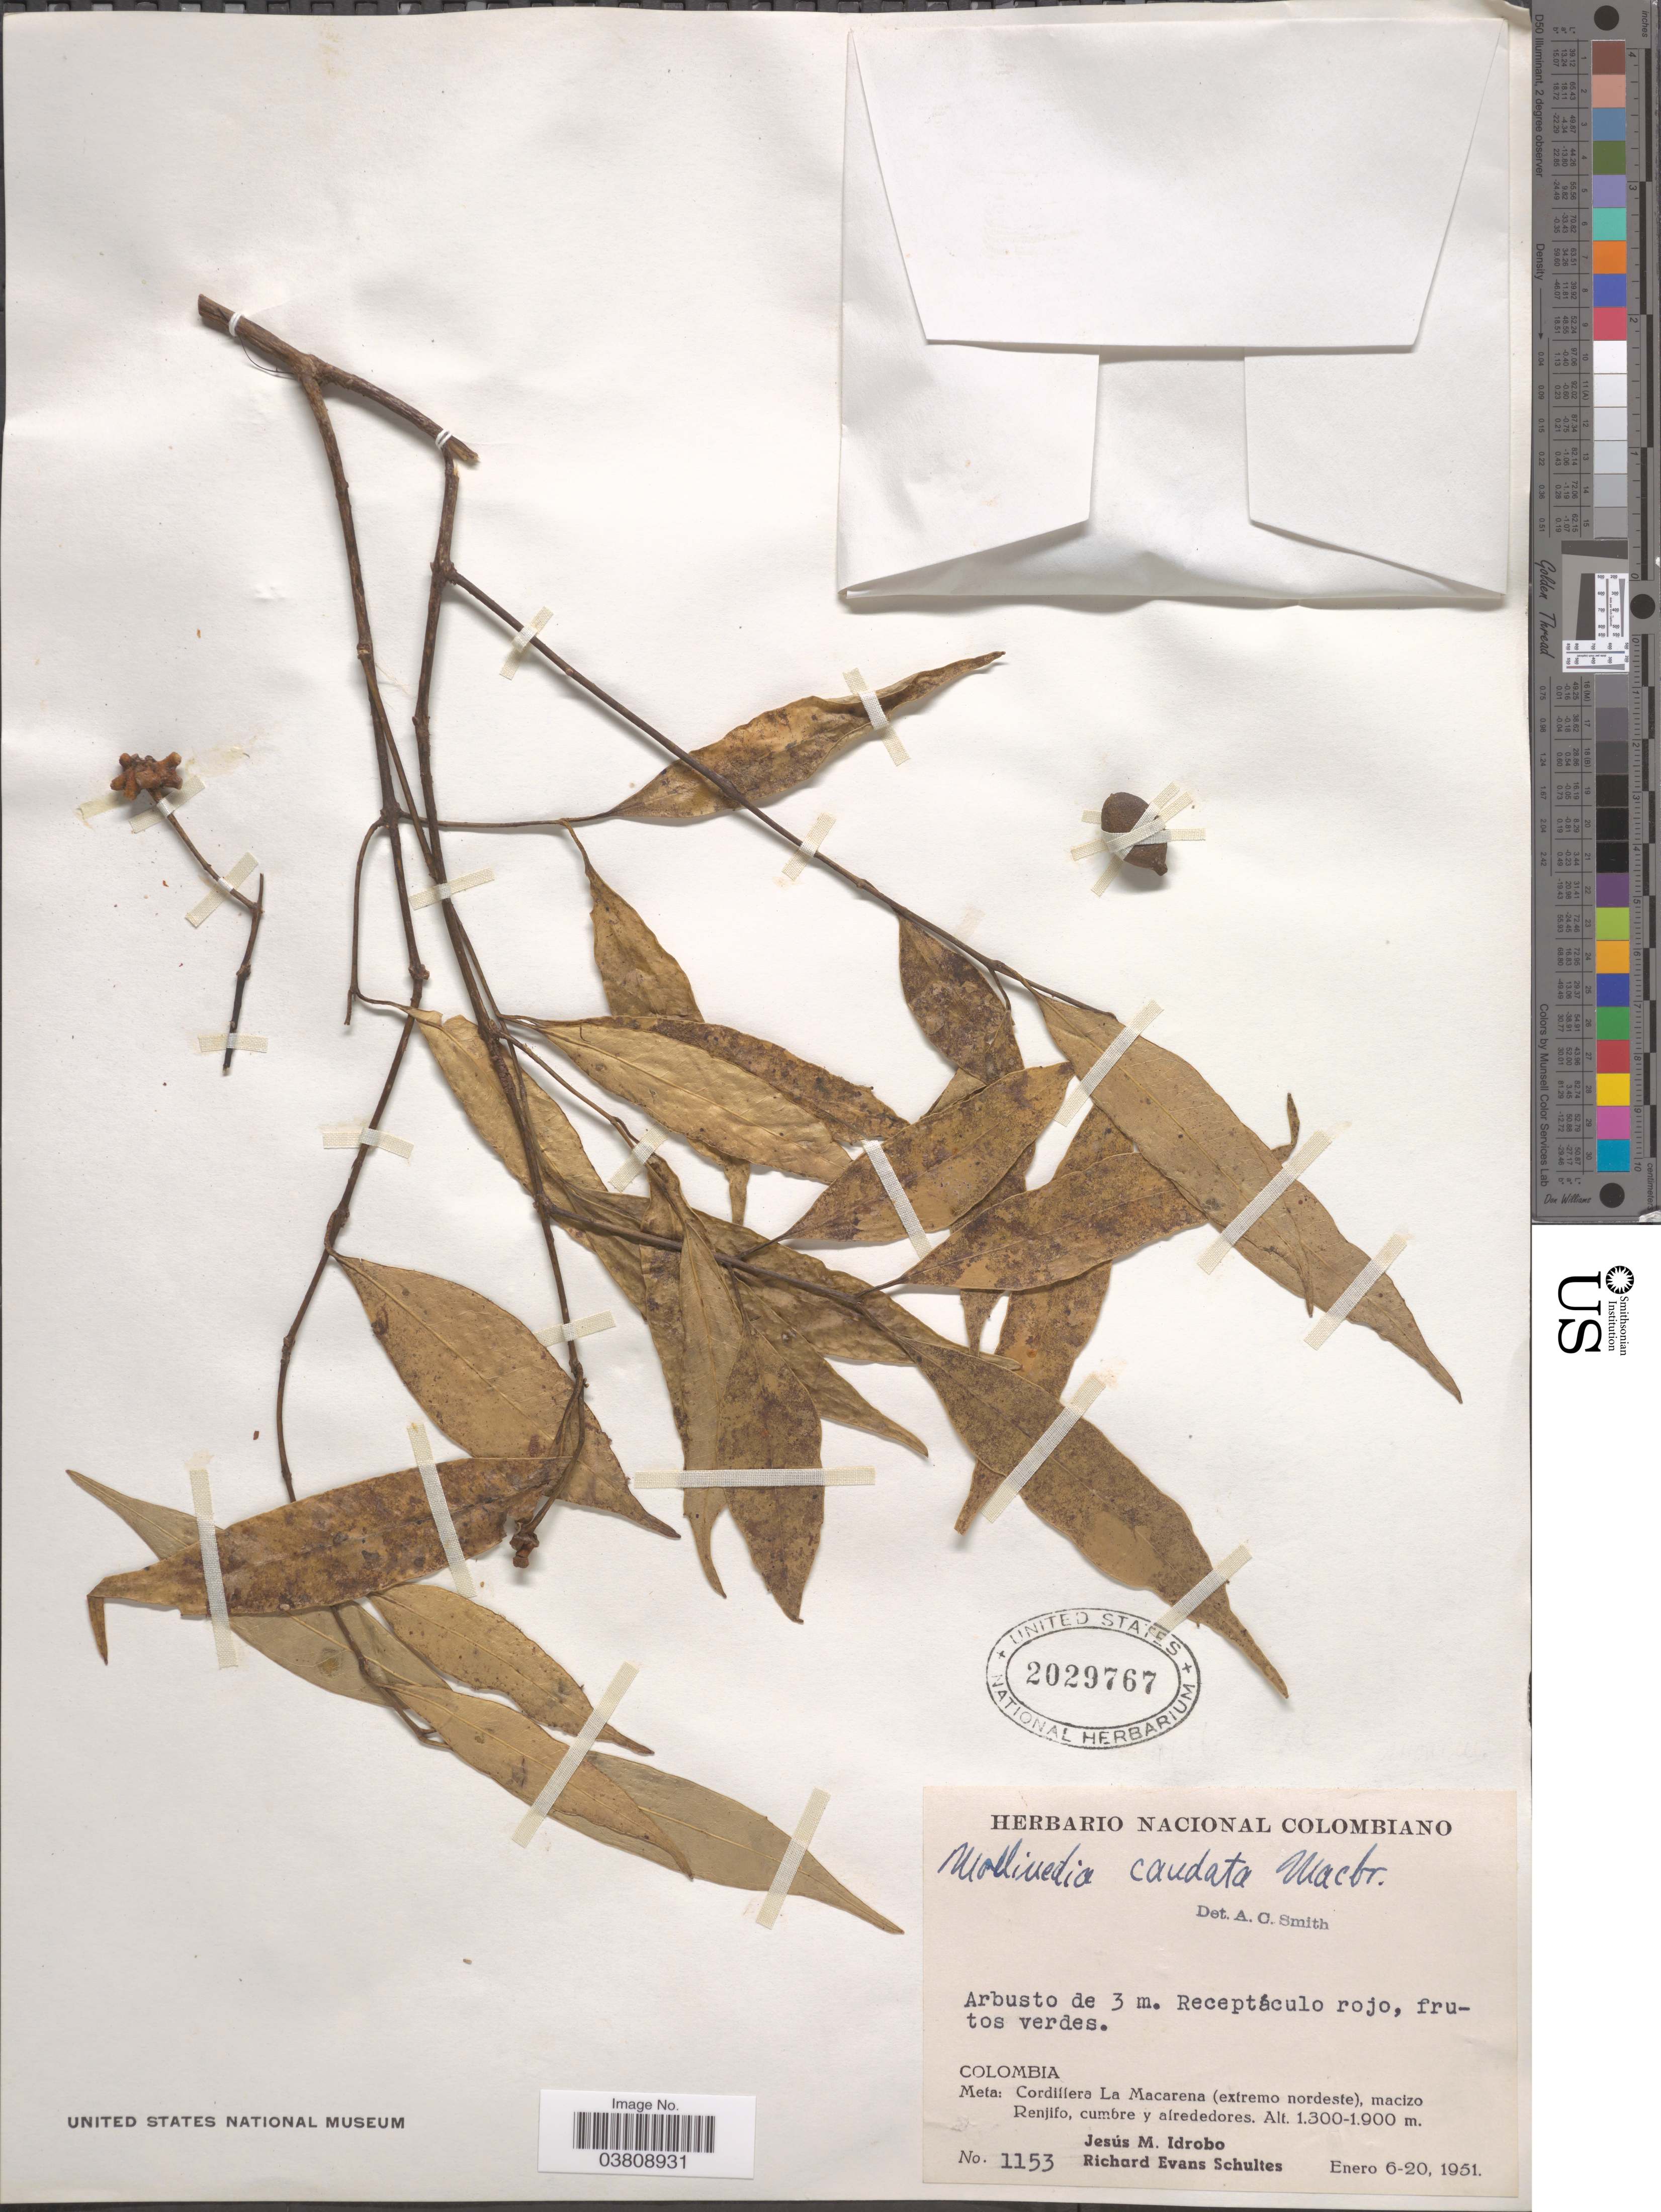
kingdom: Plantae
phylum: Tracheophyta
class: Magnoliopsida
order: Laurales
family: Monimiaceae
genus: Mollinedia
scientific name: Mollinedia caudata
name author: J.F. Macbr.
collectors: J. M. Idrobo & R. E. Schultes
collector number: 1153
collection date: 1951-01-06/1951-01-20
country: Colombia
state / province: Meta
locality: Cordillera La Macarena (extremo nordeste), macizo Renjifo, cumbre y alrededores.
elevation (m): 1300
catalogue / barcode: US 2029767